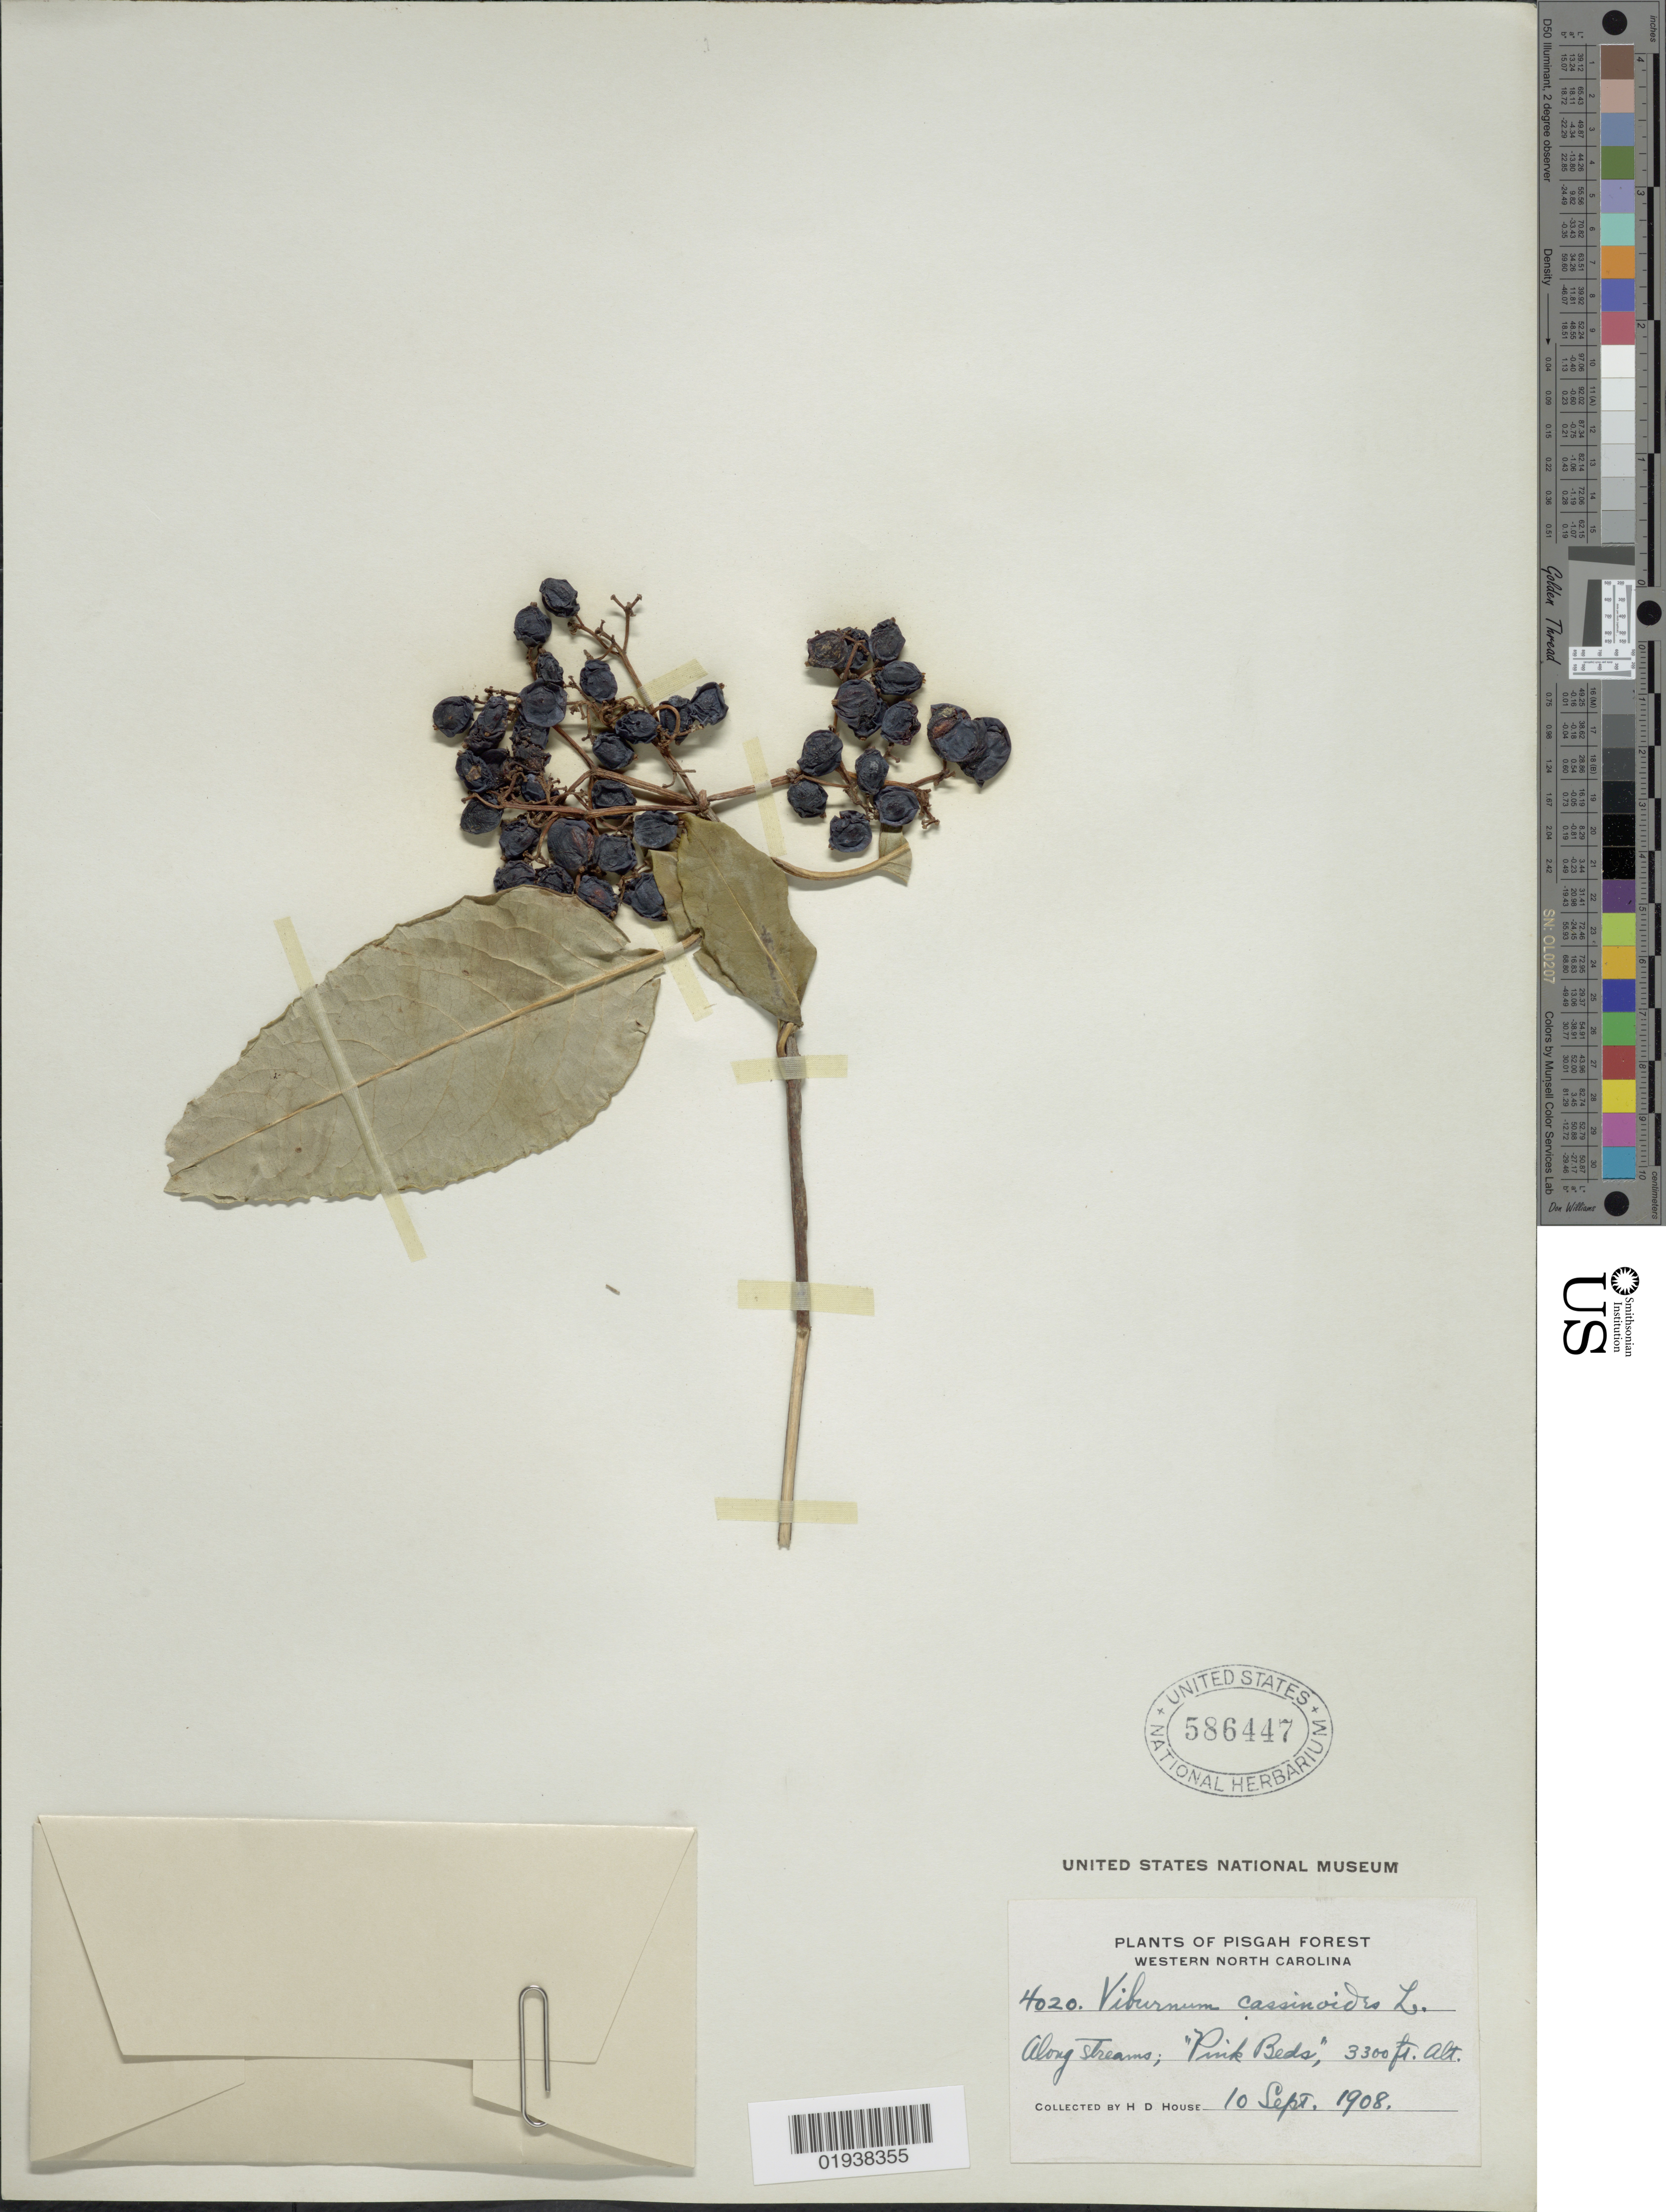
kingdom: Plantae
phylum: Tracheophyta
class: Magnoliopsida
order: Dipsacales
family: Viburnaceae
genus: Viburnum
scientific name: Viburnum cassinoides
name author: L.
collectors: H. D. House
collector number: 4020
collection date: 1908-09-10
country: United States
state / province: North Carolina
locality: Pisgah Forest. Western North Carolina. Along streams; "Pink Beds"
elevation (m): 1006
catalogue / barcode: US 586447